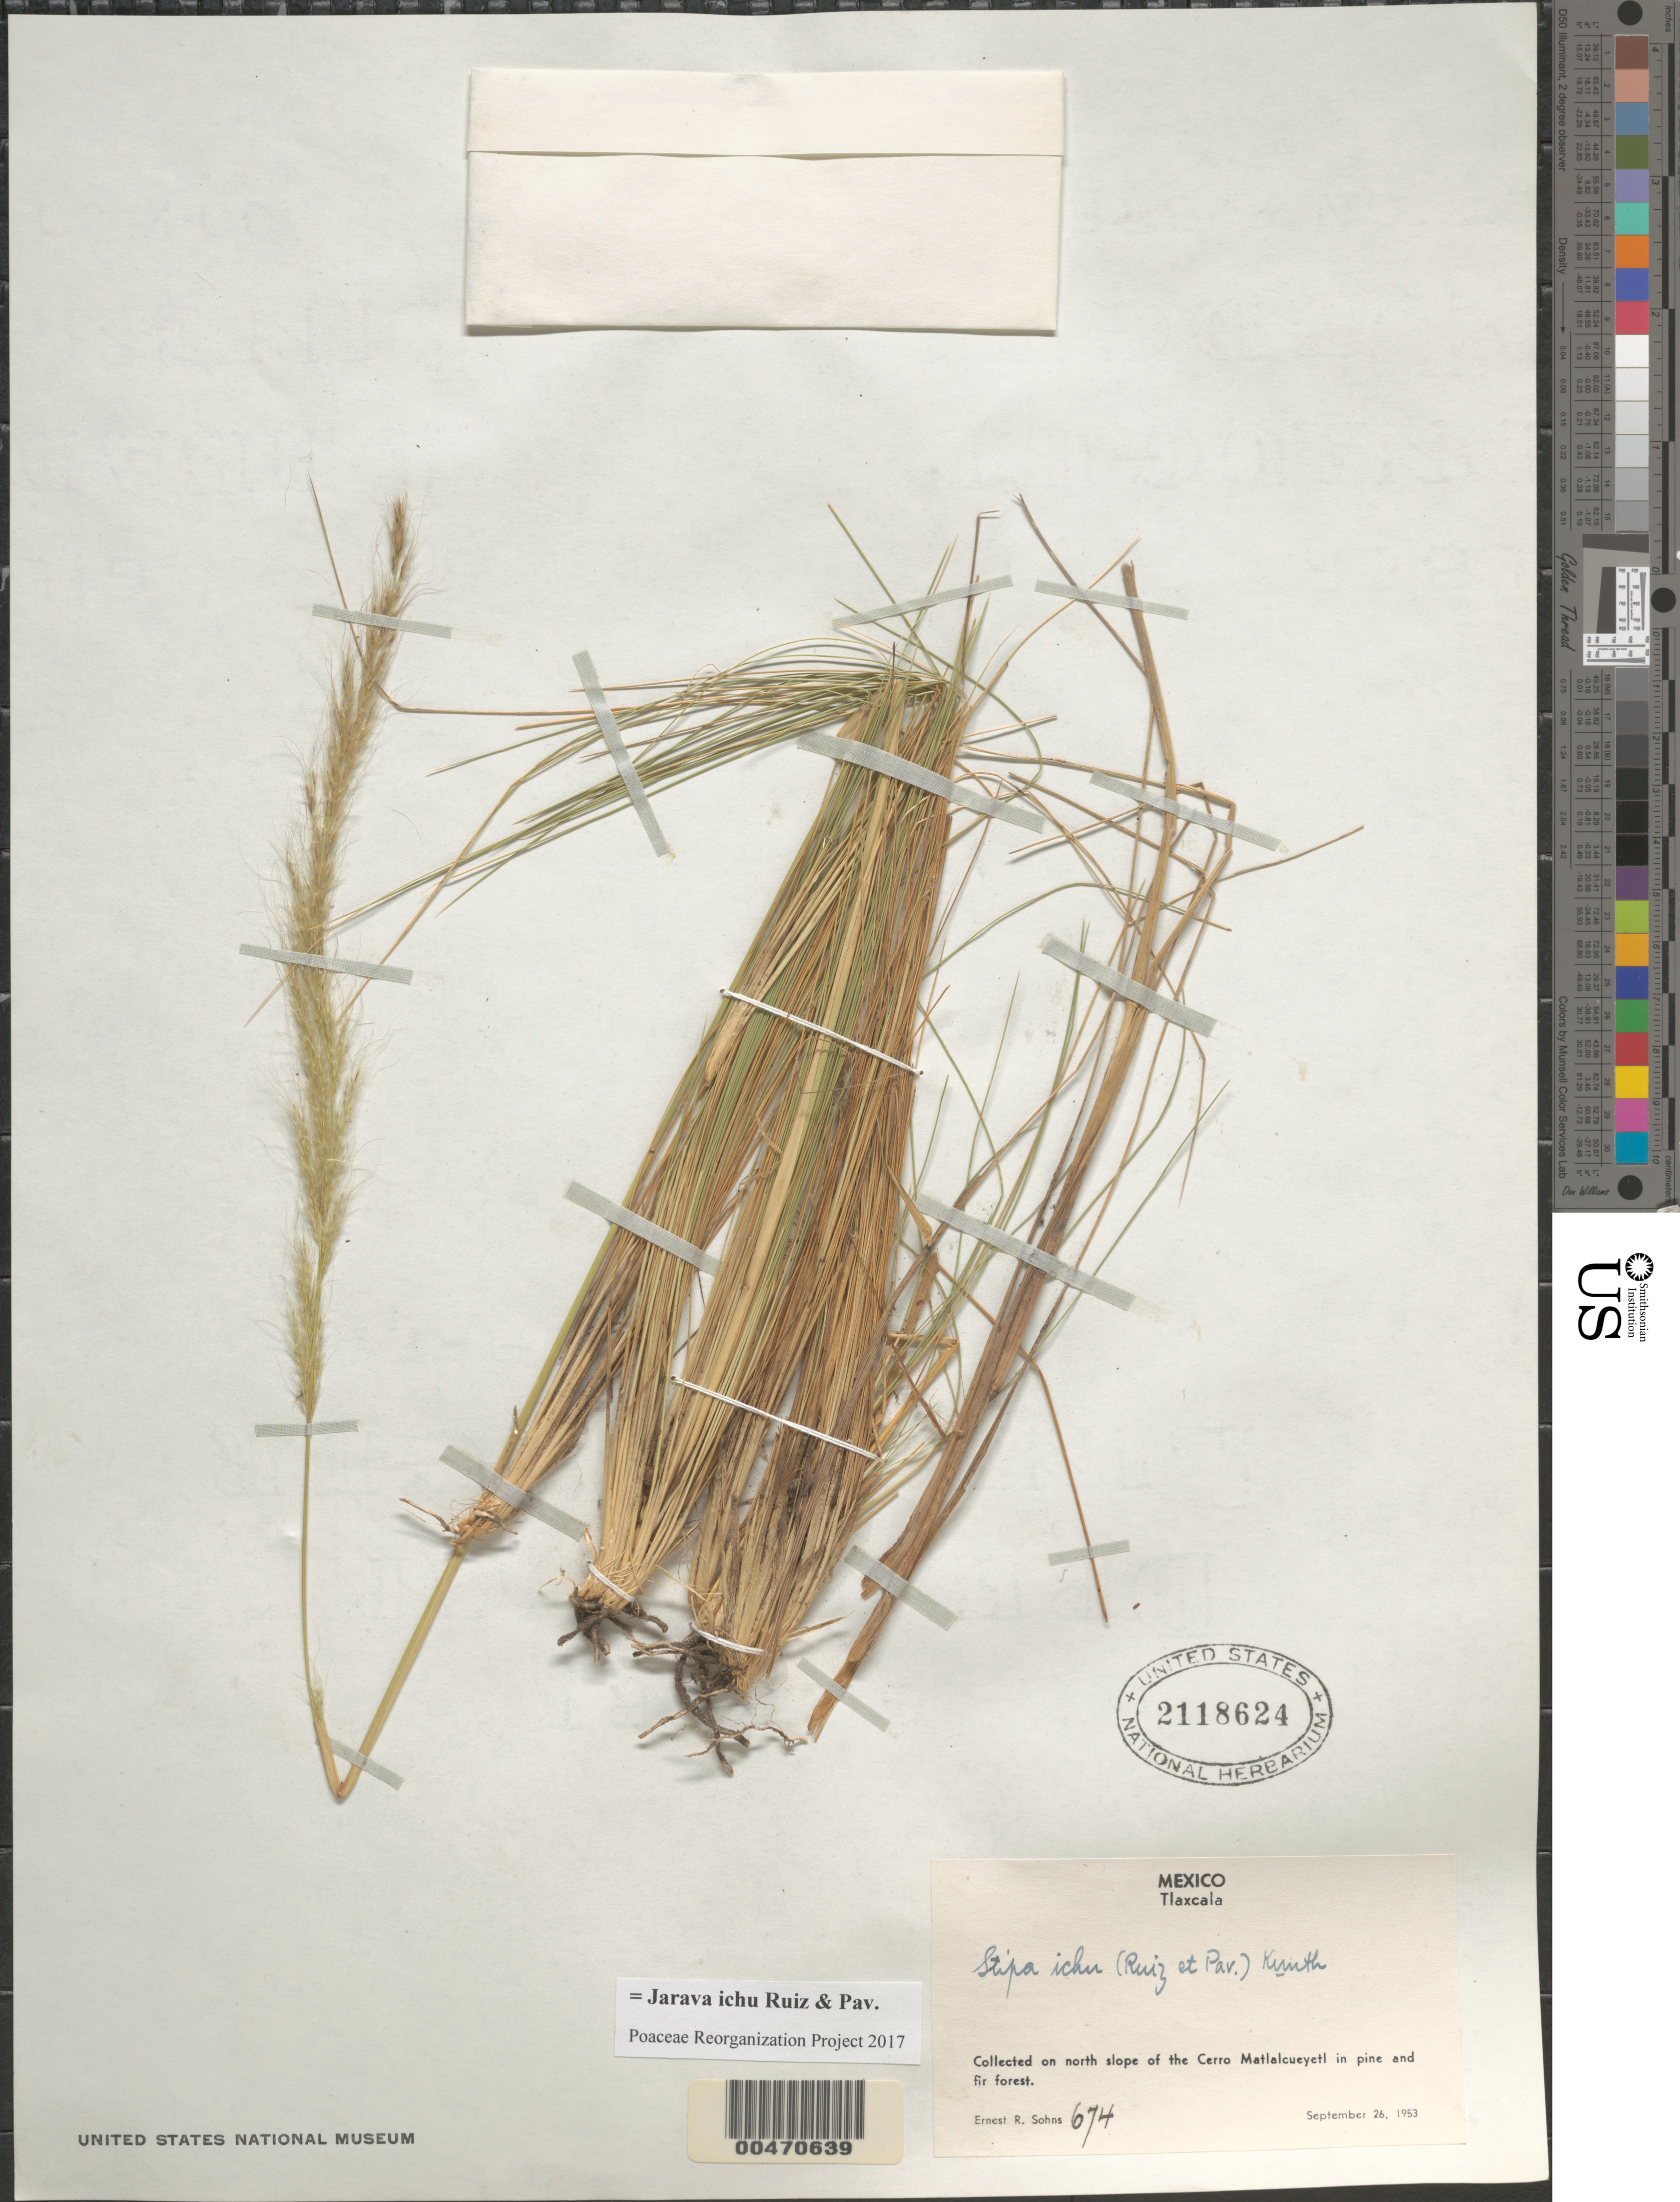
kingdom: Plantae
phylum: Tracheophyta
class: Liliopsida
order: Poales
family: Poaceae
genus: Jarava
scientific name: Jarava ichu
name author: Ruiz & Pav.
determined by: Poaceae Reorganization Project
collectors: E. R. Sohns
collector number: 674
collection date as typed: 26 Sep 1953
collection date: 1953-09-26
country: Mexico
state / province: Tlaxcala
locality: N slope of the Cerro Matlalcueyetl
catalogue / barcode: US 2118624